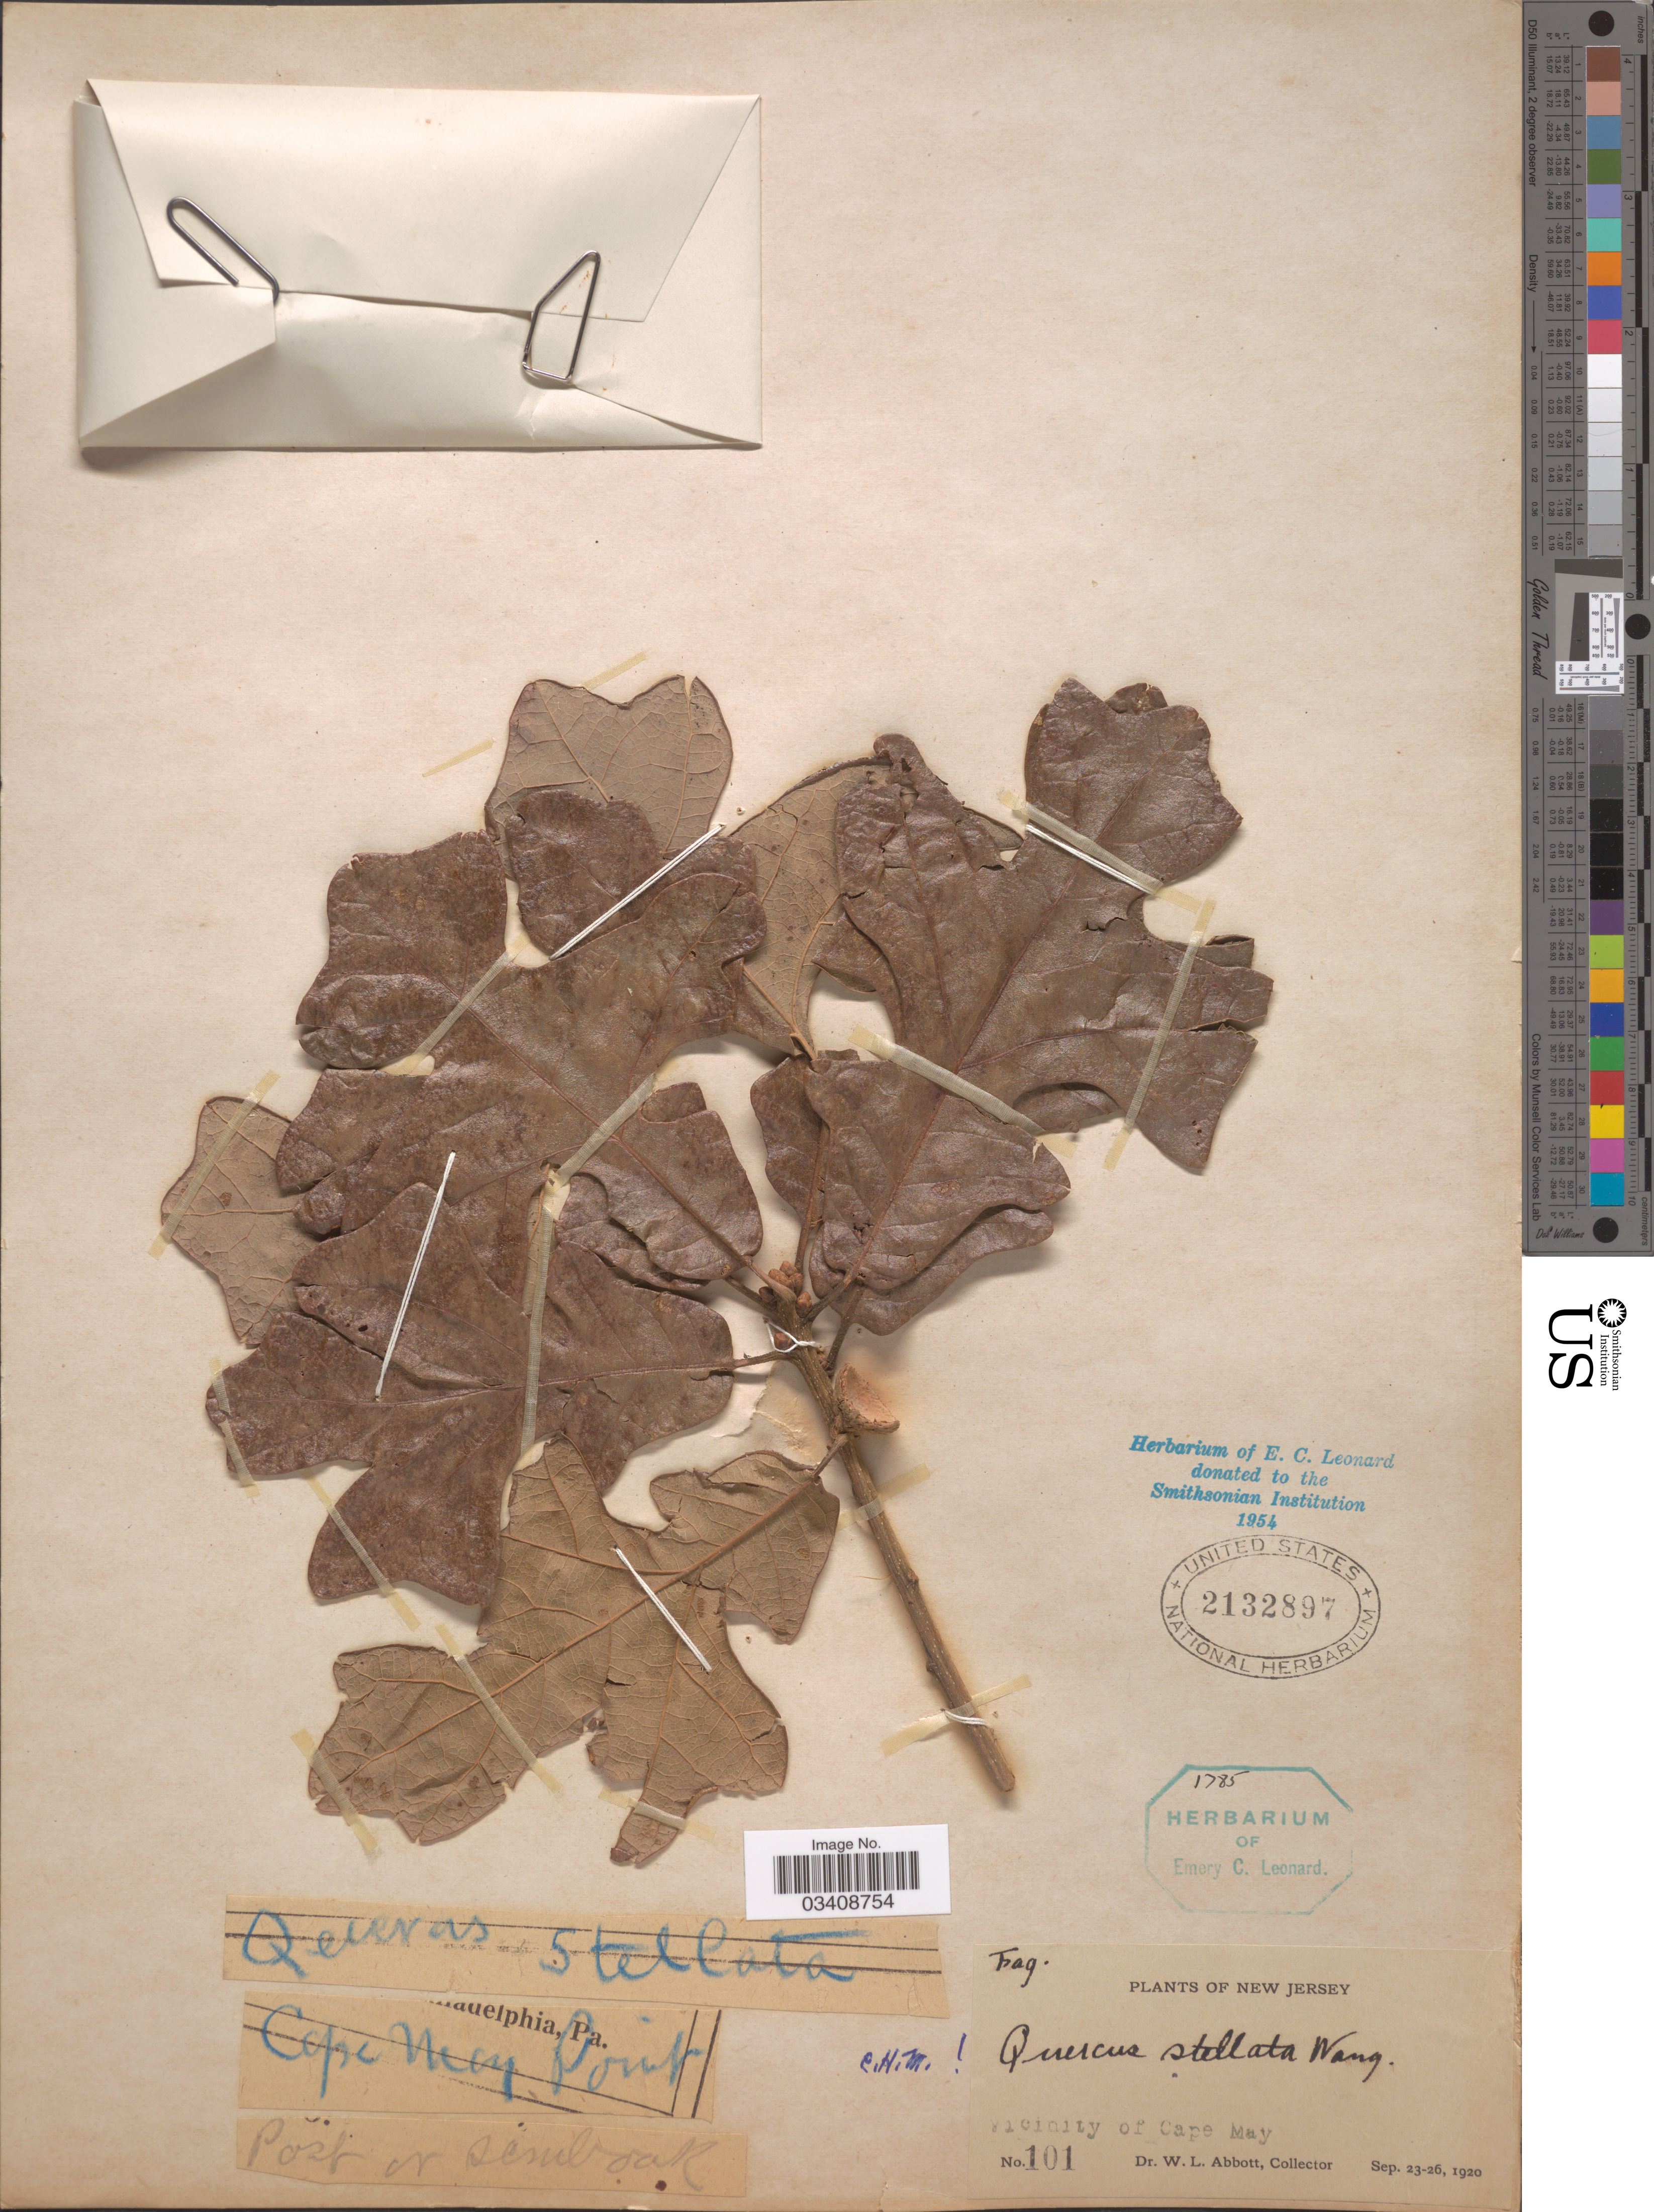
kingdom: Plantae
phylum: Tracheophyta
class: Magnoliopsida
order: Fagales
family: Fagaceae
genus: Quercus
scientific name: Quercus stellata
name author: Wangenh.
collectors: W. L. Abbott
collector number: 101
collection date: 1920-09-23/1920-09-26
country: United States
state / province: New Jersey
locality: Vicinity of Cape May.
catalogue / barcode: US 2132897